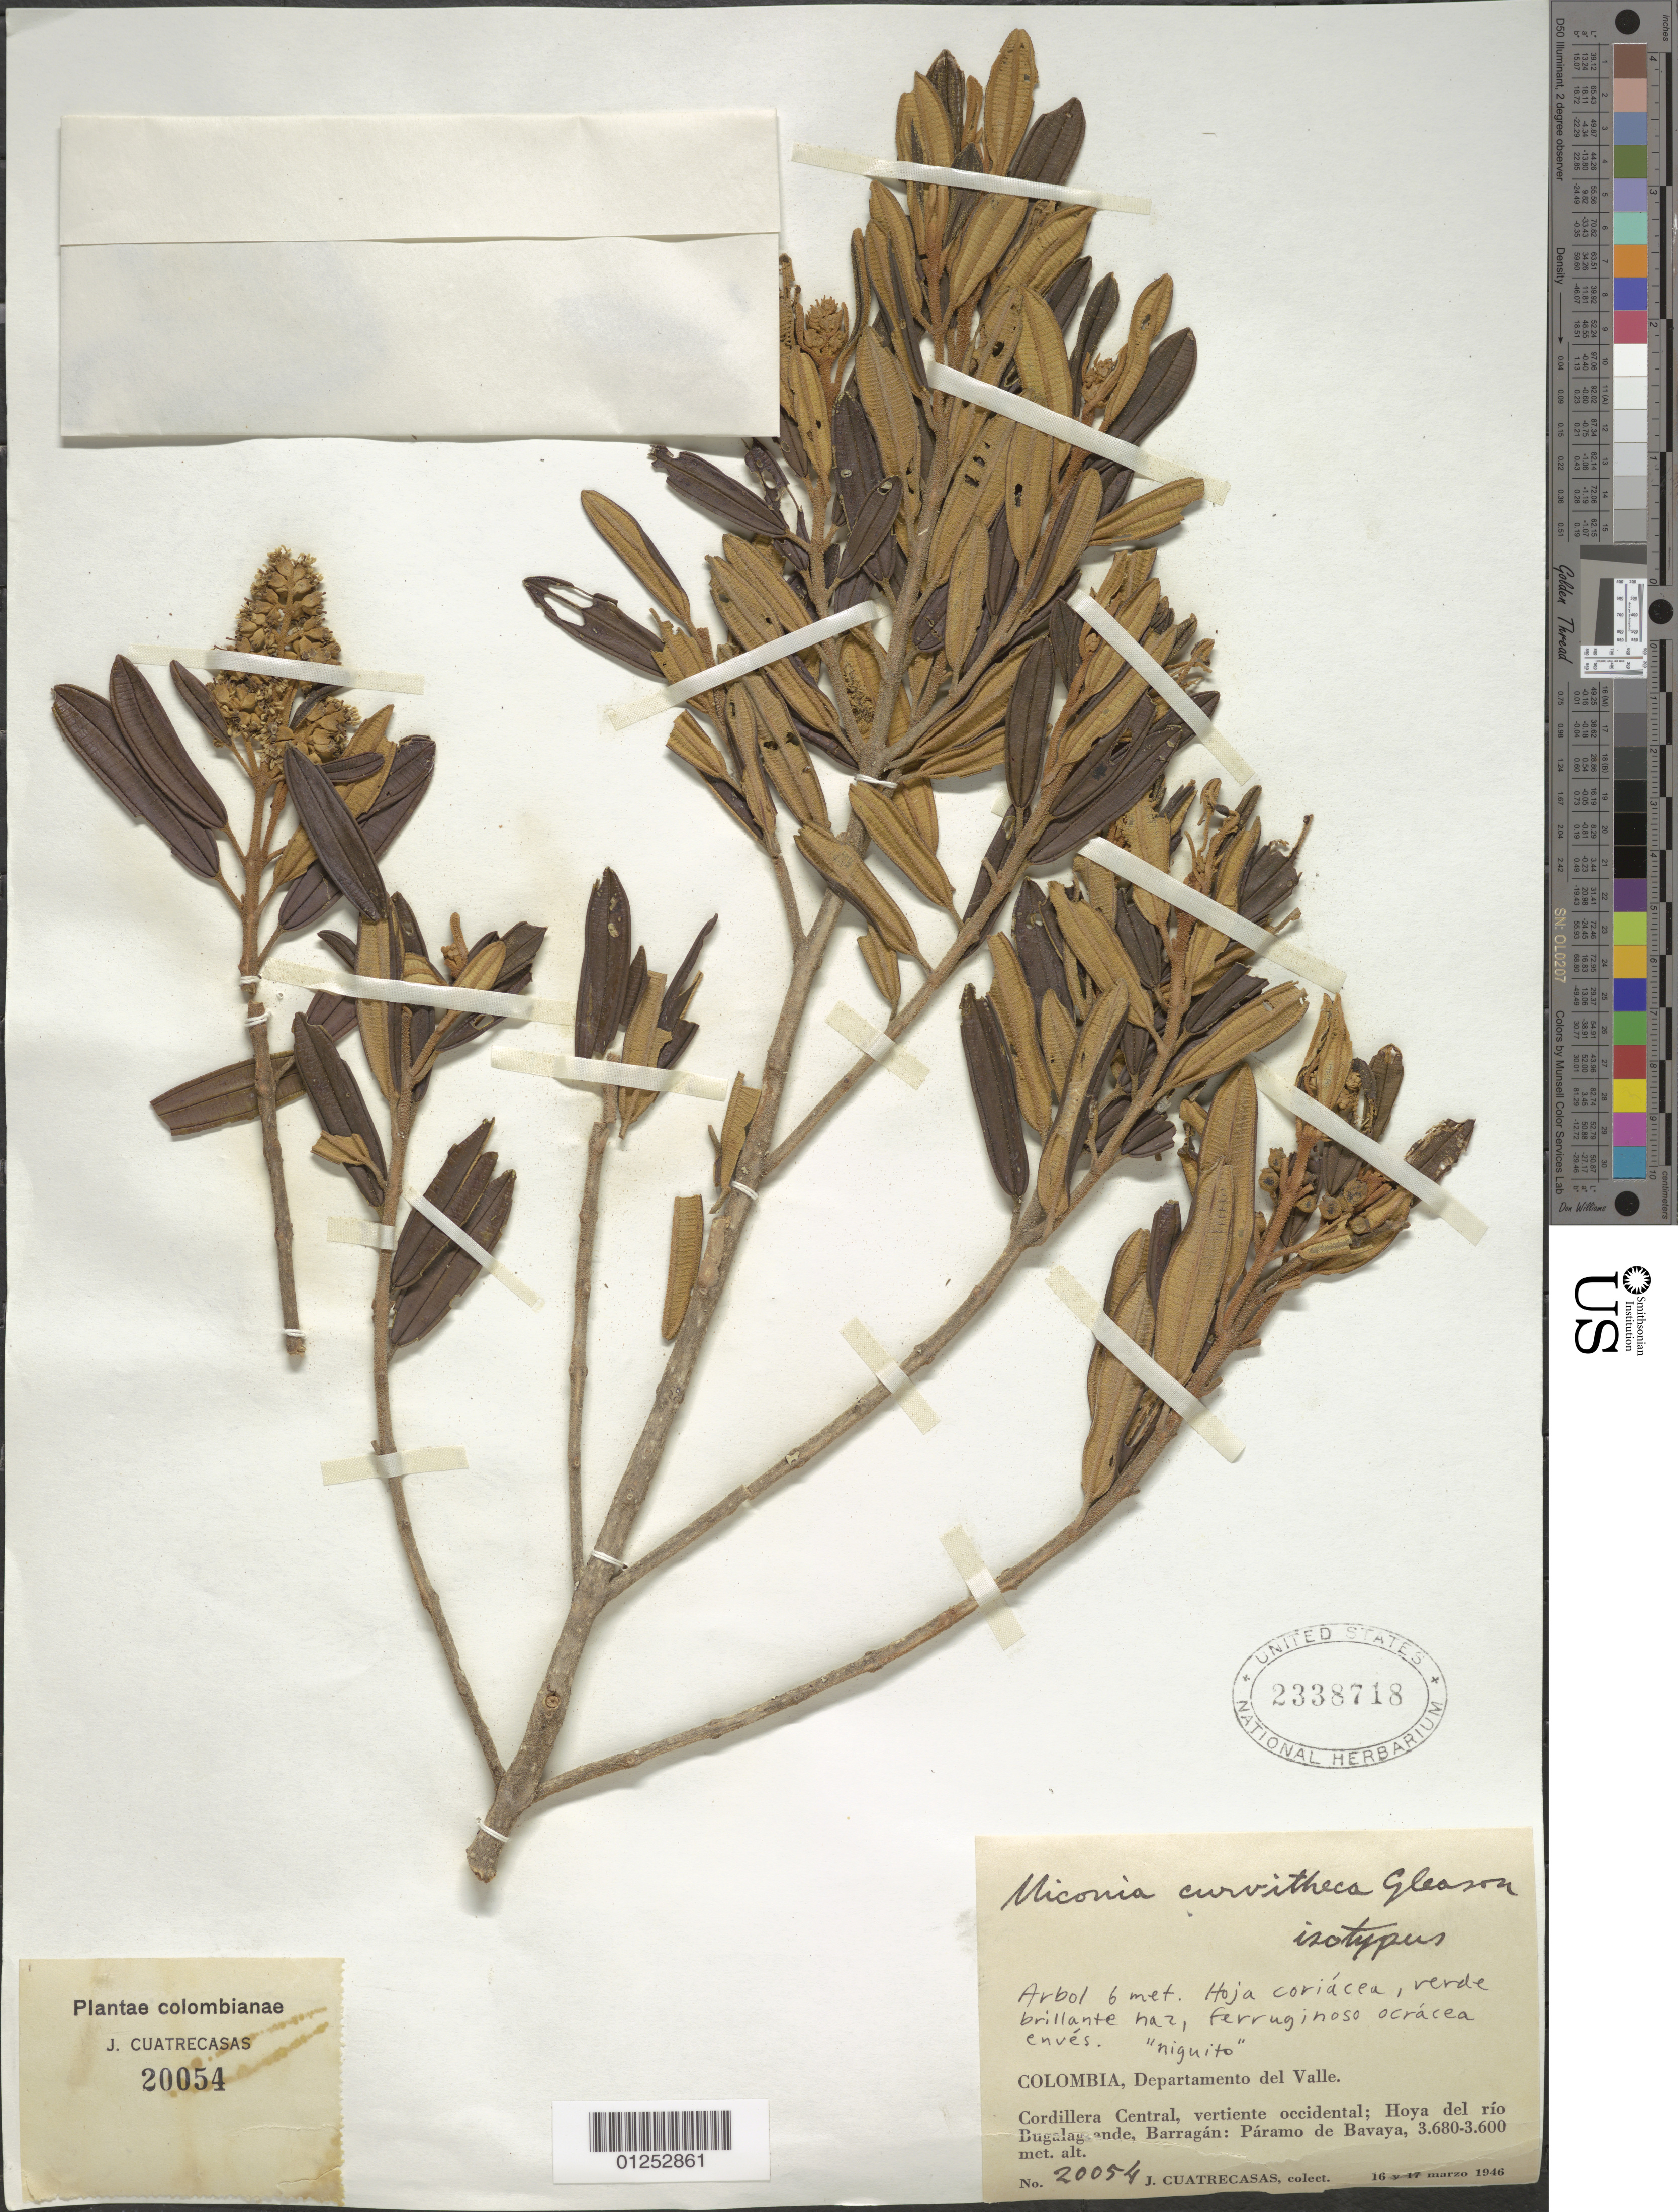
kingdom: Plantae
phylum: Tracheophyta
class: Magnoliopsida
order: Myrtales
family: Melastomataceae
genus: Miconia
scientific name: Miconia curvitheca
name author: Posada- Herrera & H. Mend.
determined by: Posada- Herrera, F. M.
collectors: J. Cuatrecasas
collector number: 20054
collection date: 1946-03-16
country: Colombia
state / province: Valle del Cauca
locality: Cordillera Central; vertiente occidental; Hoya del río Bugalagrande, Barragán: Páramo de Bavaya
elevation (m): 3600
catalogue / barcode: US 2338718